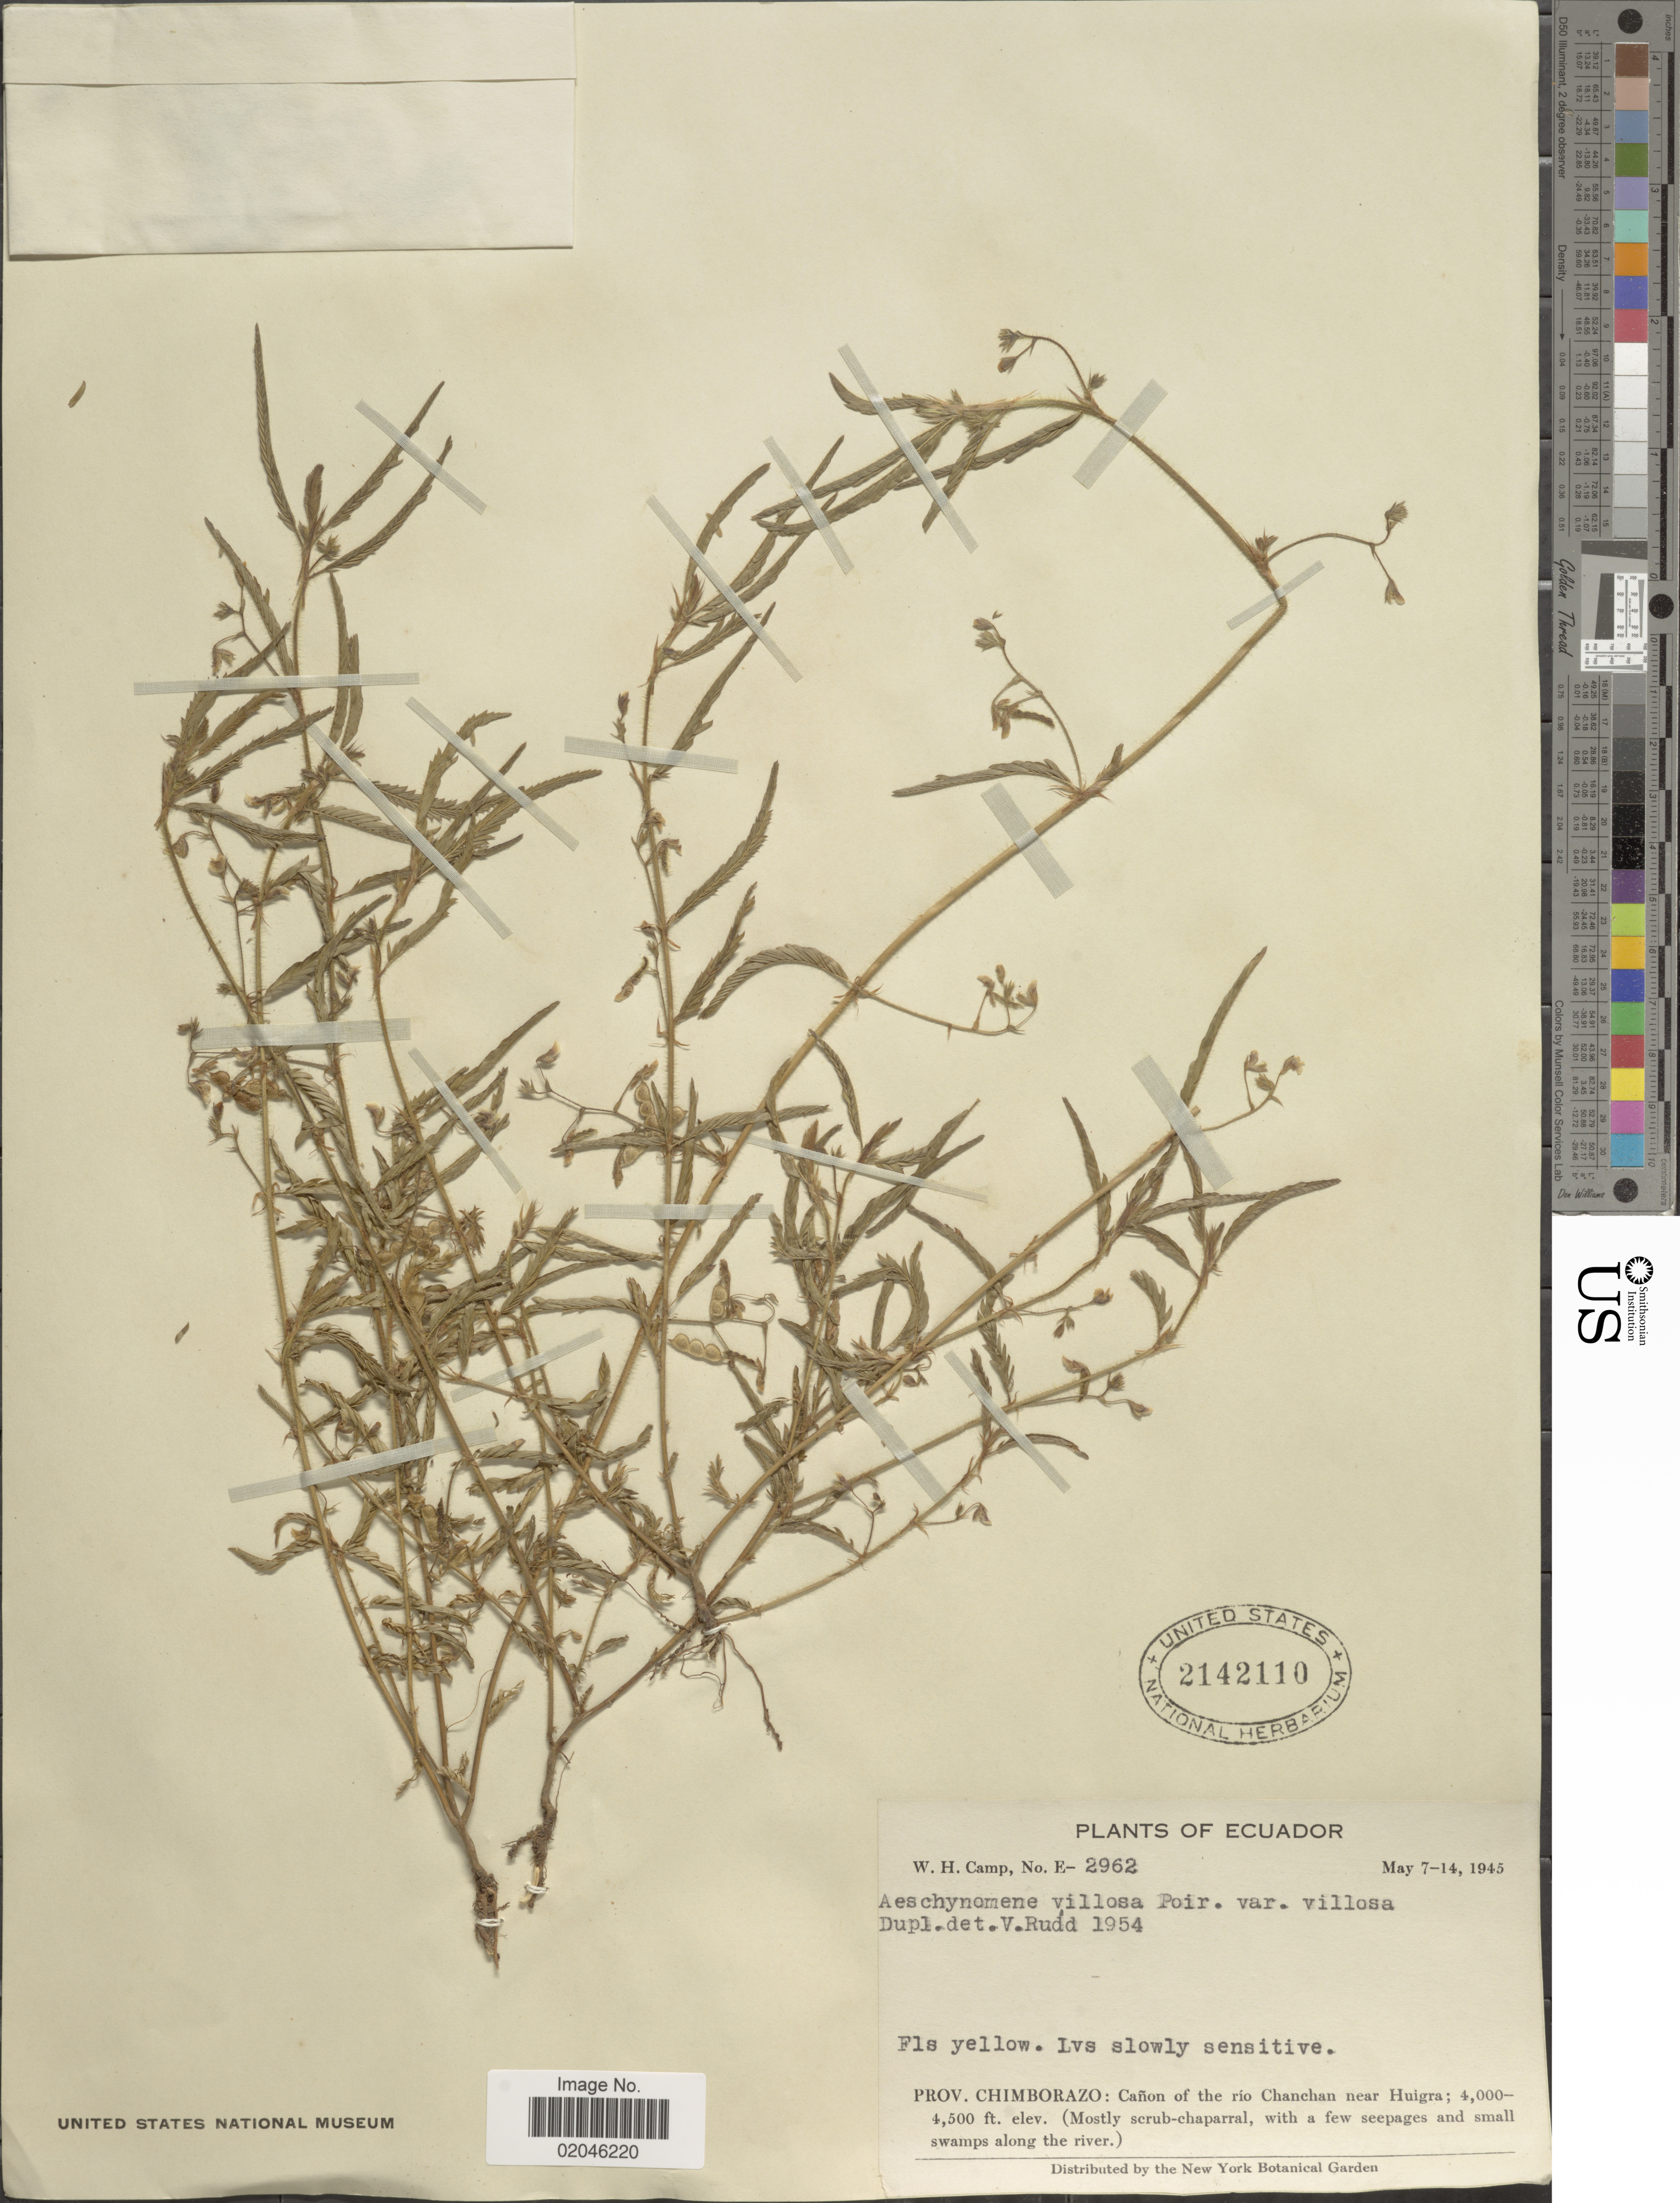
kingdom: Plantae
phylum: Tracheophyta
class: Magnoliopsida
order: Fabales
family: Fabaceae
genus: Aeschynomene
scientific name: Aeschynomene villosa var. villosa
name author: Poir.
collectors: W. H. Camp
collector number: E-2962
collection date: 1945-05-07/1945-05-14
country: Ecuador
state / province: Chimborazo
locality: Canon of the rio Chanchan near Huigra (mostly scrub-chaparral, with a few seepages and small swamps along the river).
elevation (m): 1219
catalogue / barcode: US 2142110